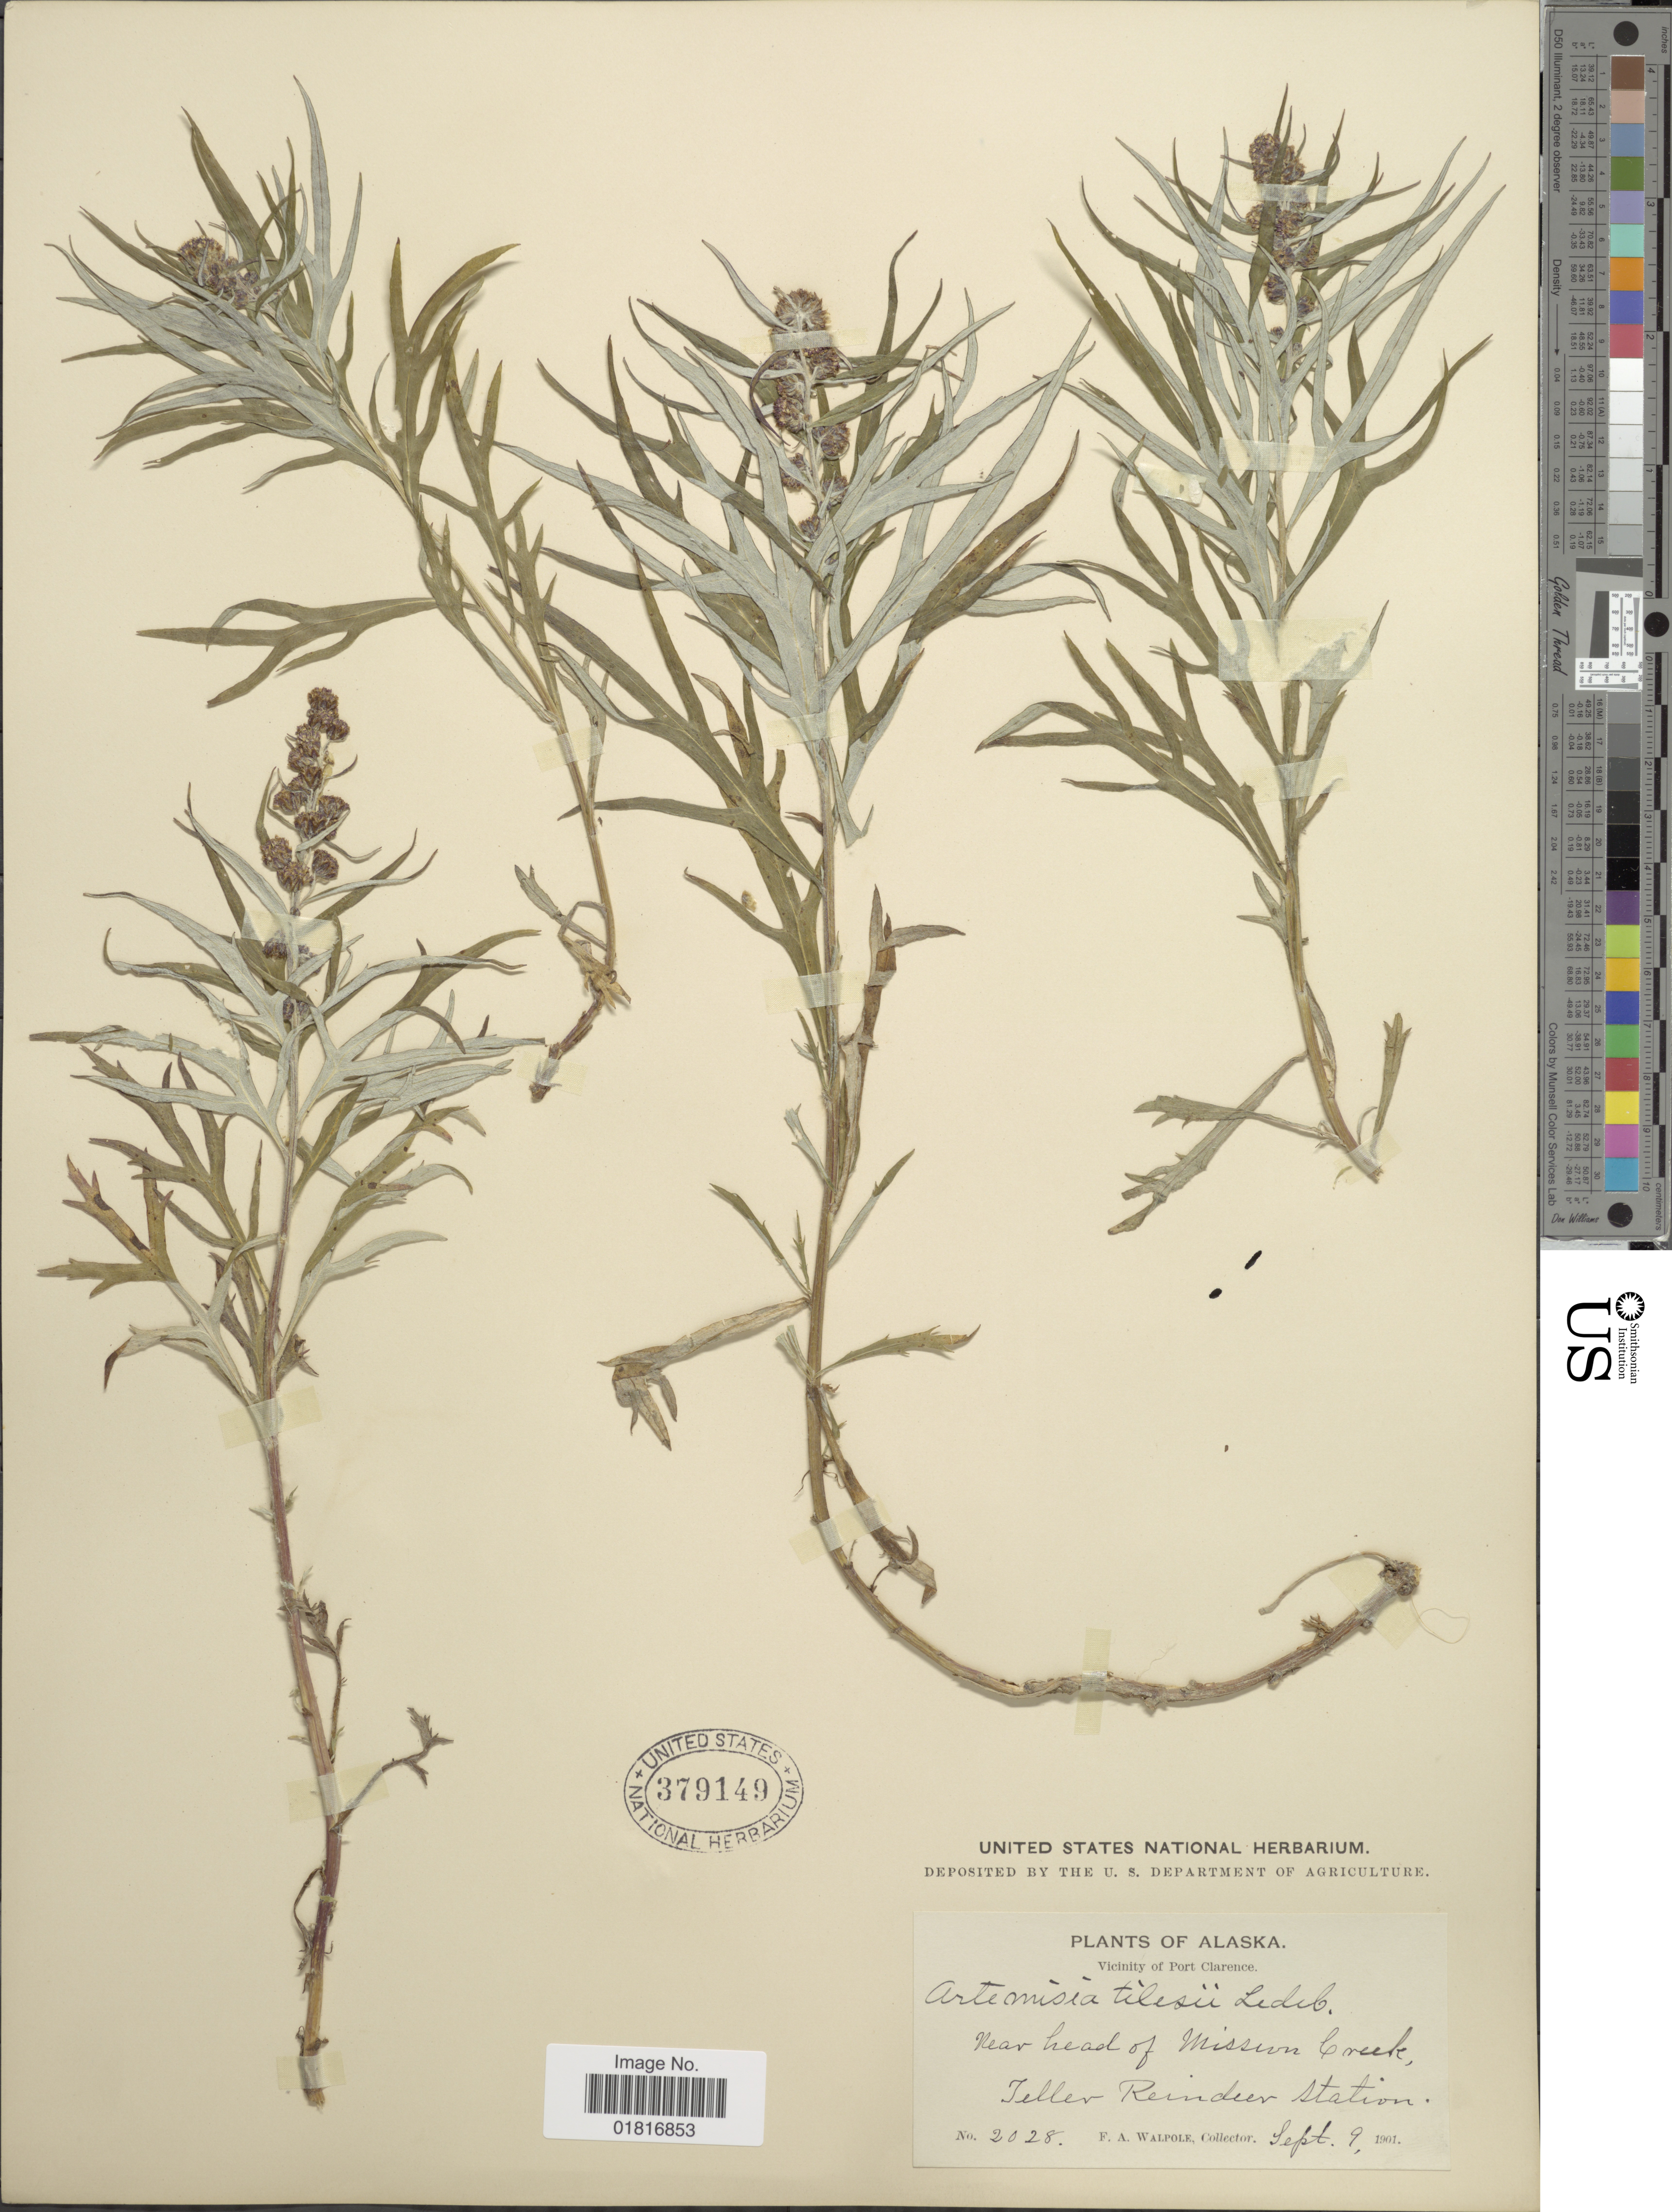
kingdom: Plantae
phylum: Tracheophyta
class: Magnoliopsida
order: Asterales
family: Asteraceae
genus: Artemisia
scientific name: Artemisia tilesii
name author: Ledeb.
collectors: F. Walpole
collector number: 2028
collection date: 1901-09-09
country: United States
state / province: Alaska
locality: Vicinity of Port Clarence, Near head of Mission Creek, Teller Reinder Station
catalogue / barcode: US 379149